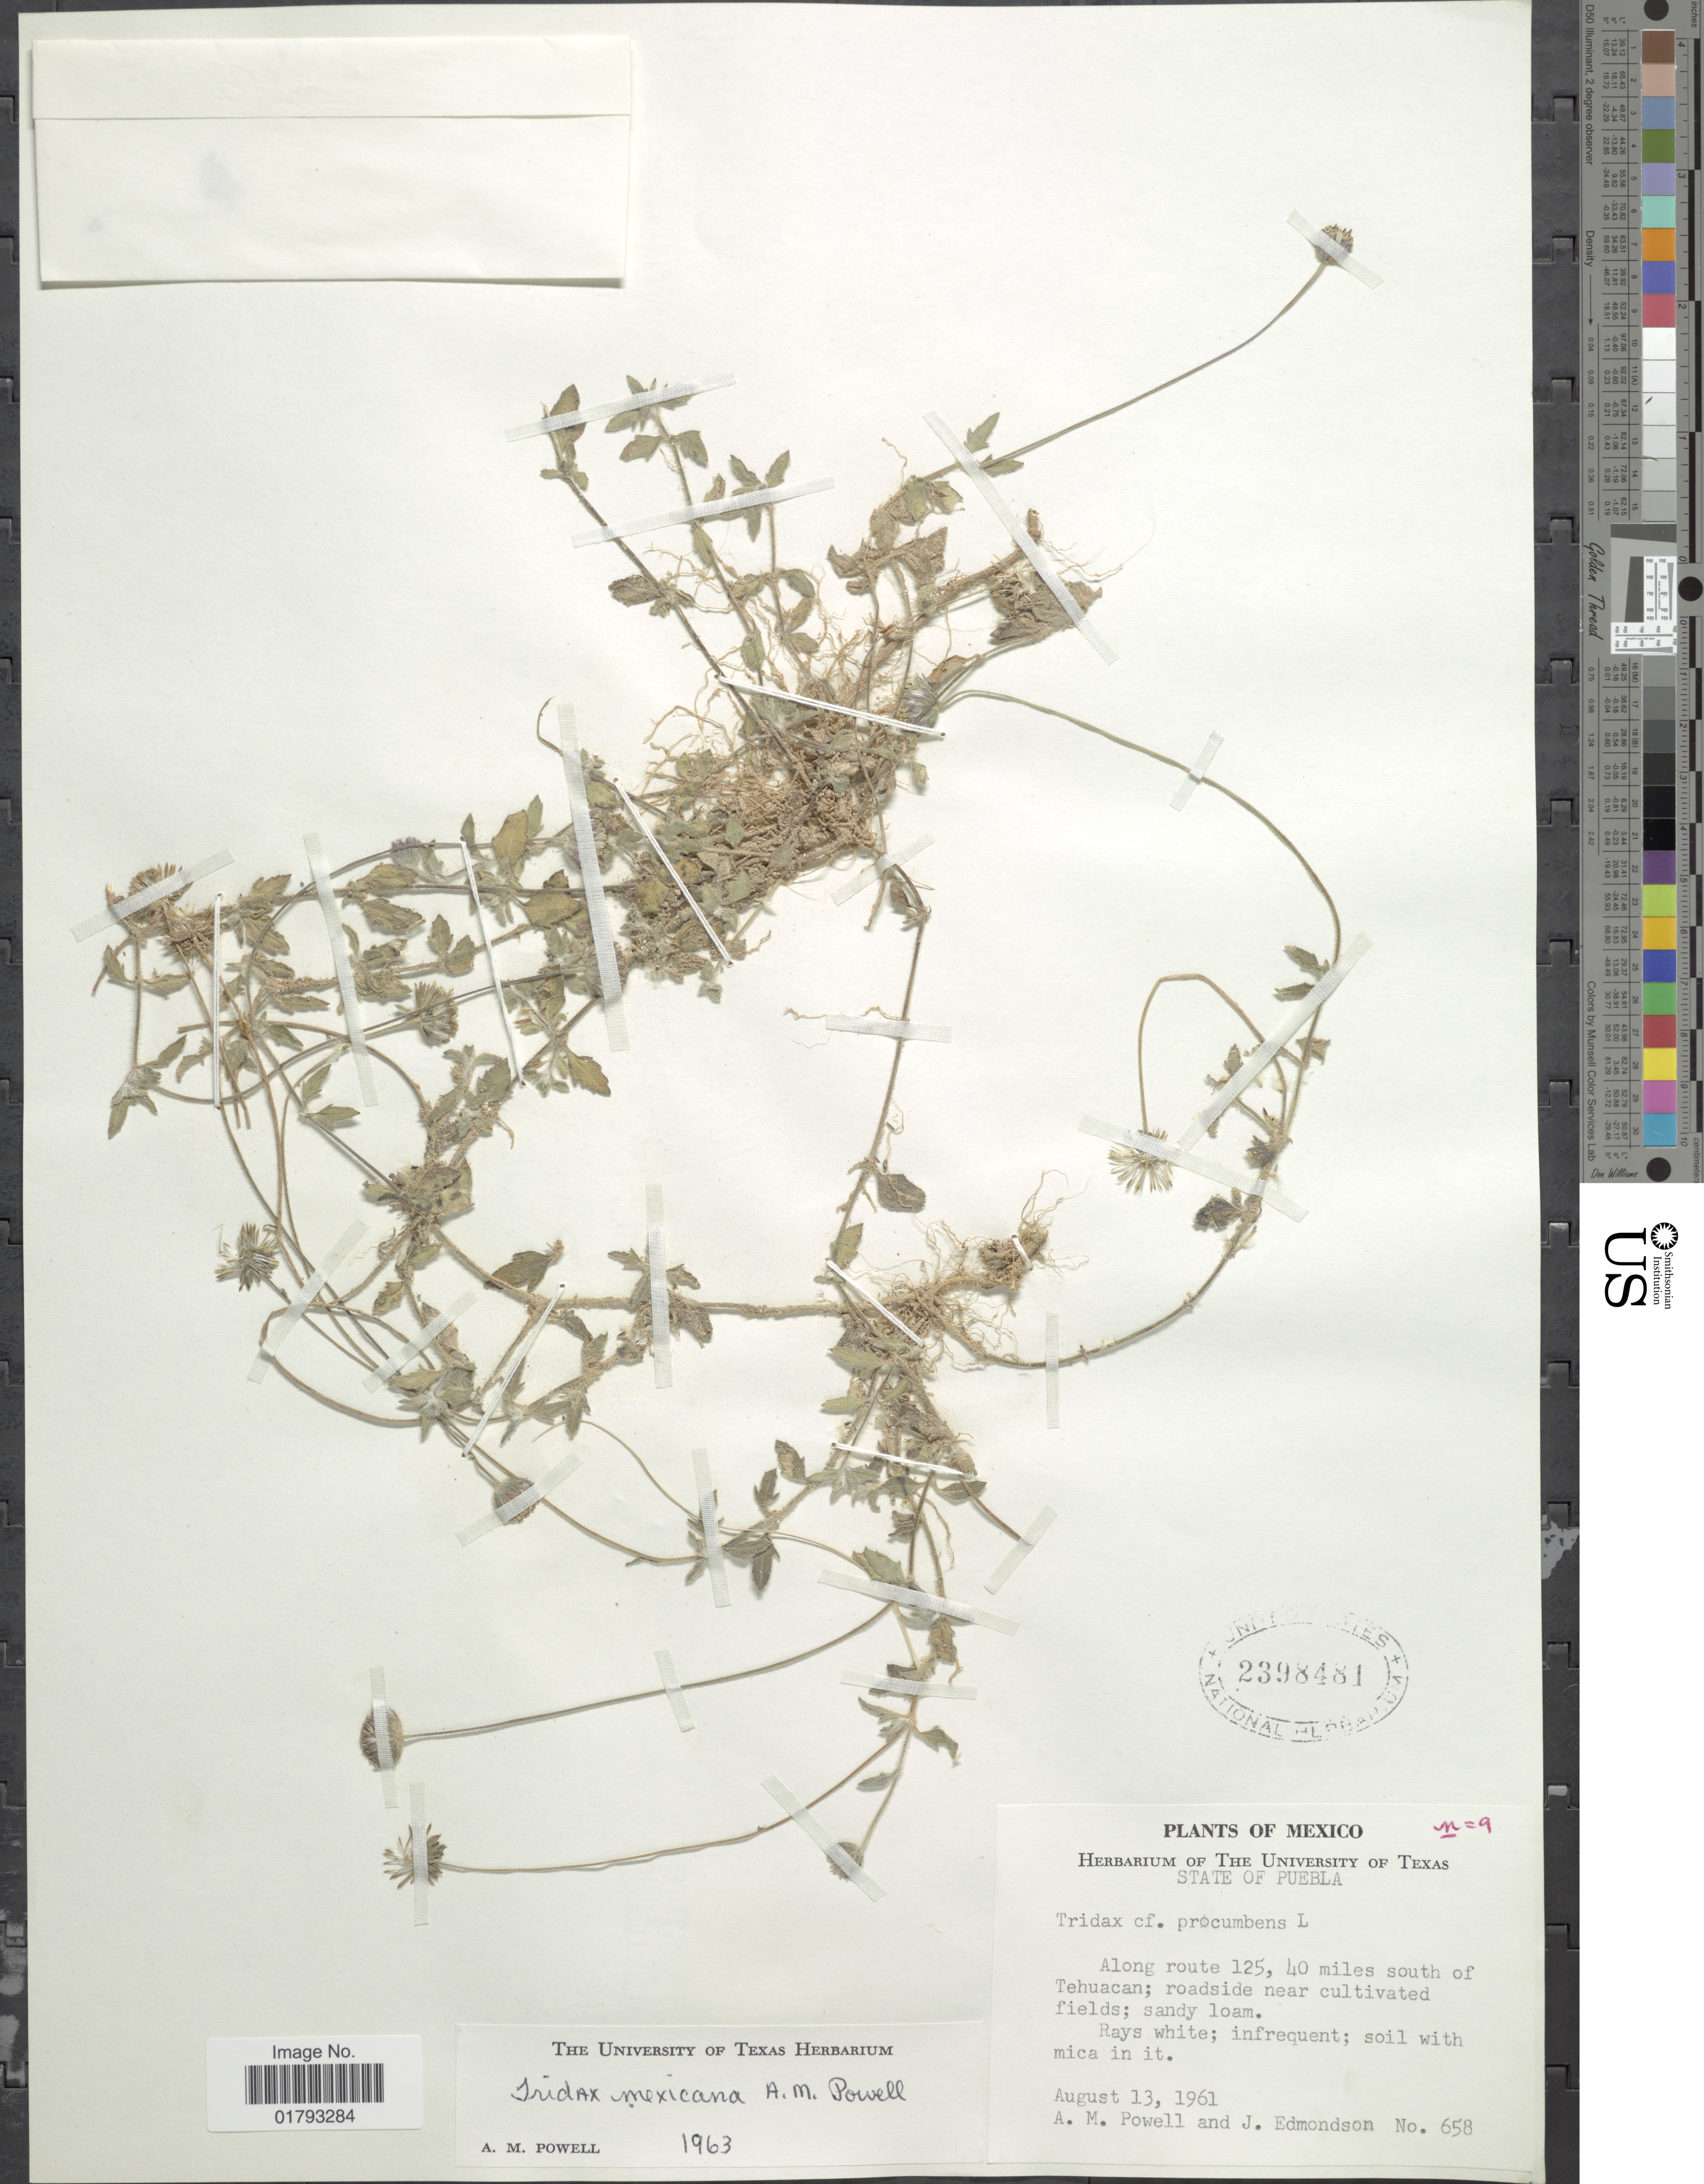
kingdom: Plantae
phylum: Tracheophyta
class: Magnoliopsida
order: Asterales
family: Asteraceae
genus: Tridax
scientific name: Tridax mexicana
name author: A.M. Powell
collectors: A. M. Powell & J. Edmondson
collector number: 658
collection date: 1961-08-13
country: Mexico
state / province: Puebla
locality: Along route 125, 40 miles south of Tehuacan; roadside near cultivated fields.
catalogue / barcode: US 2398481